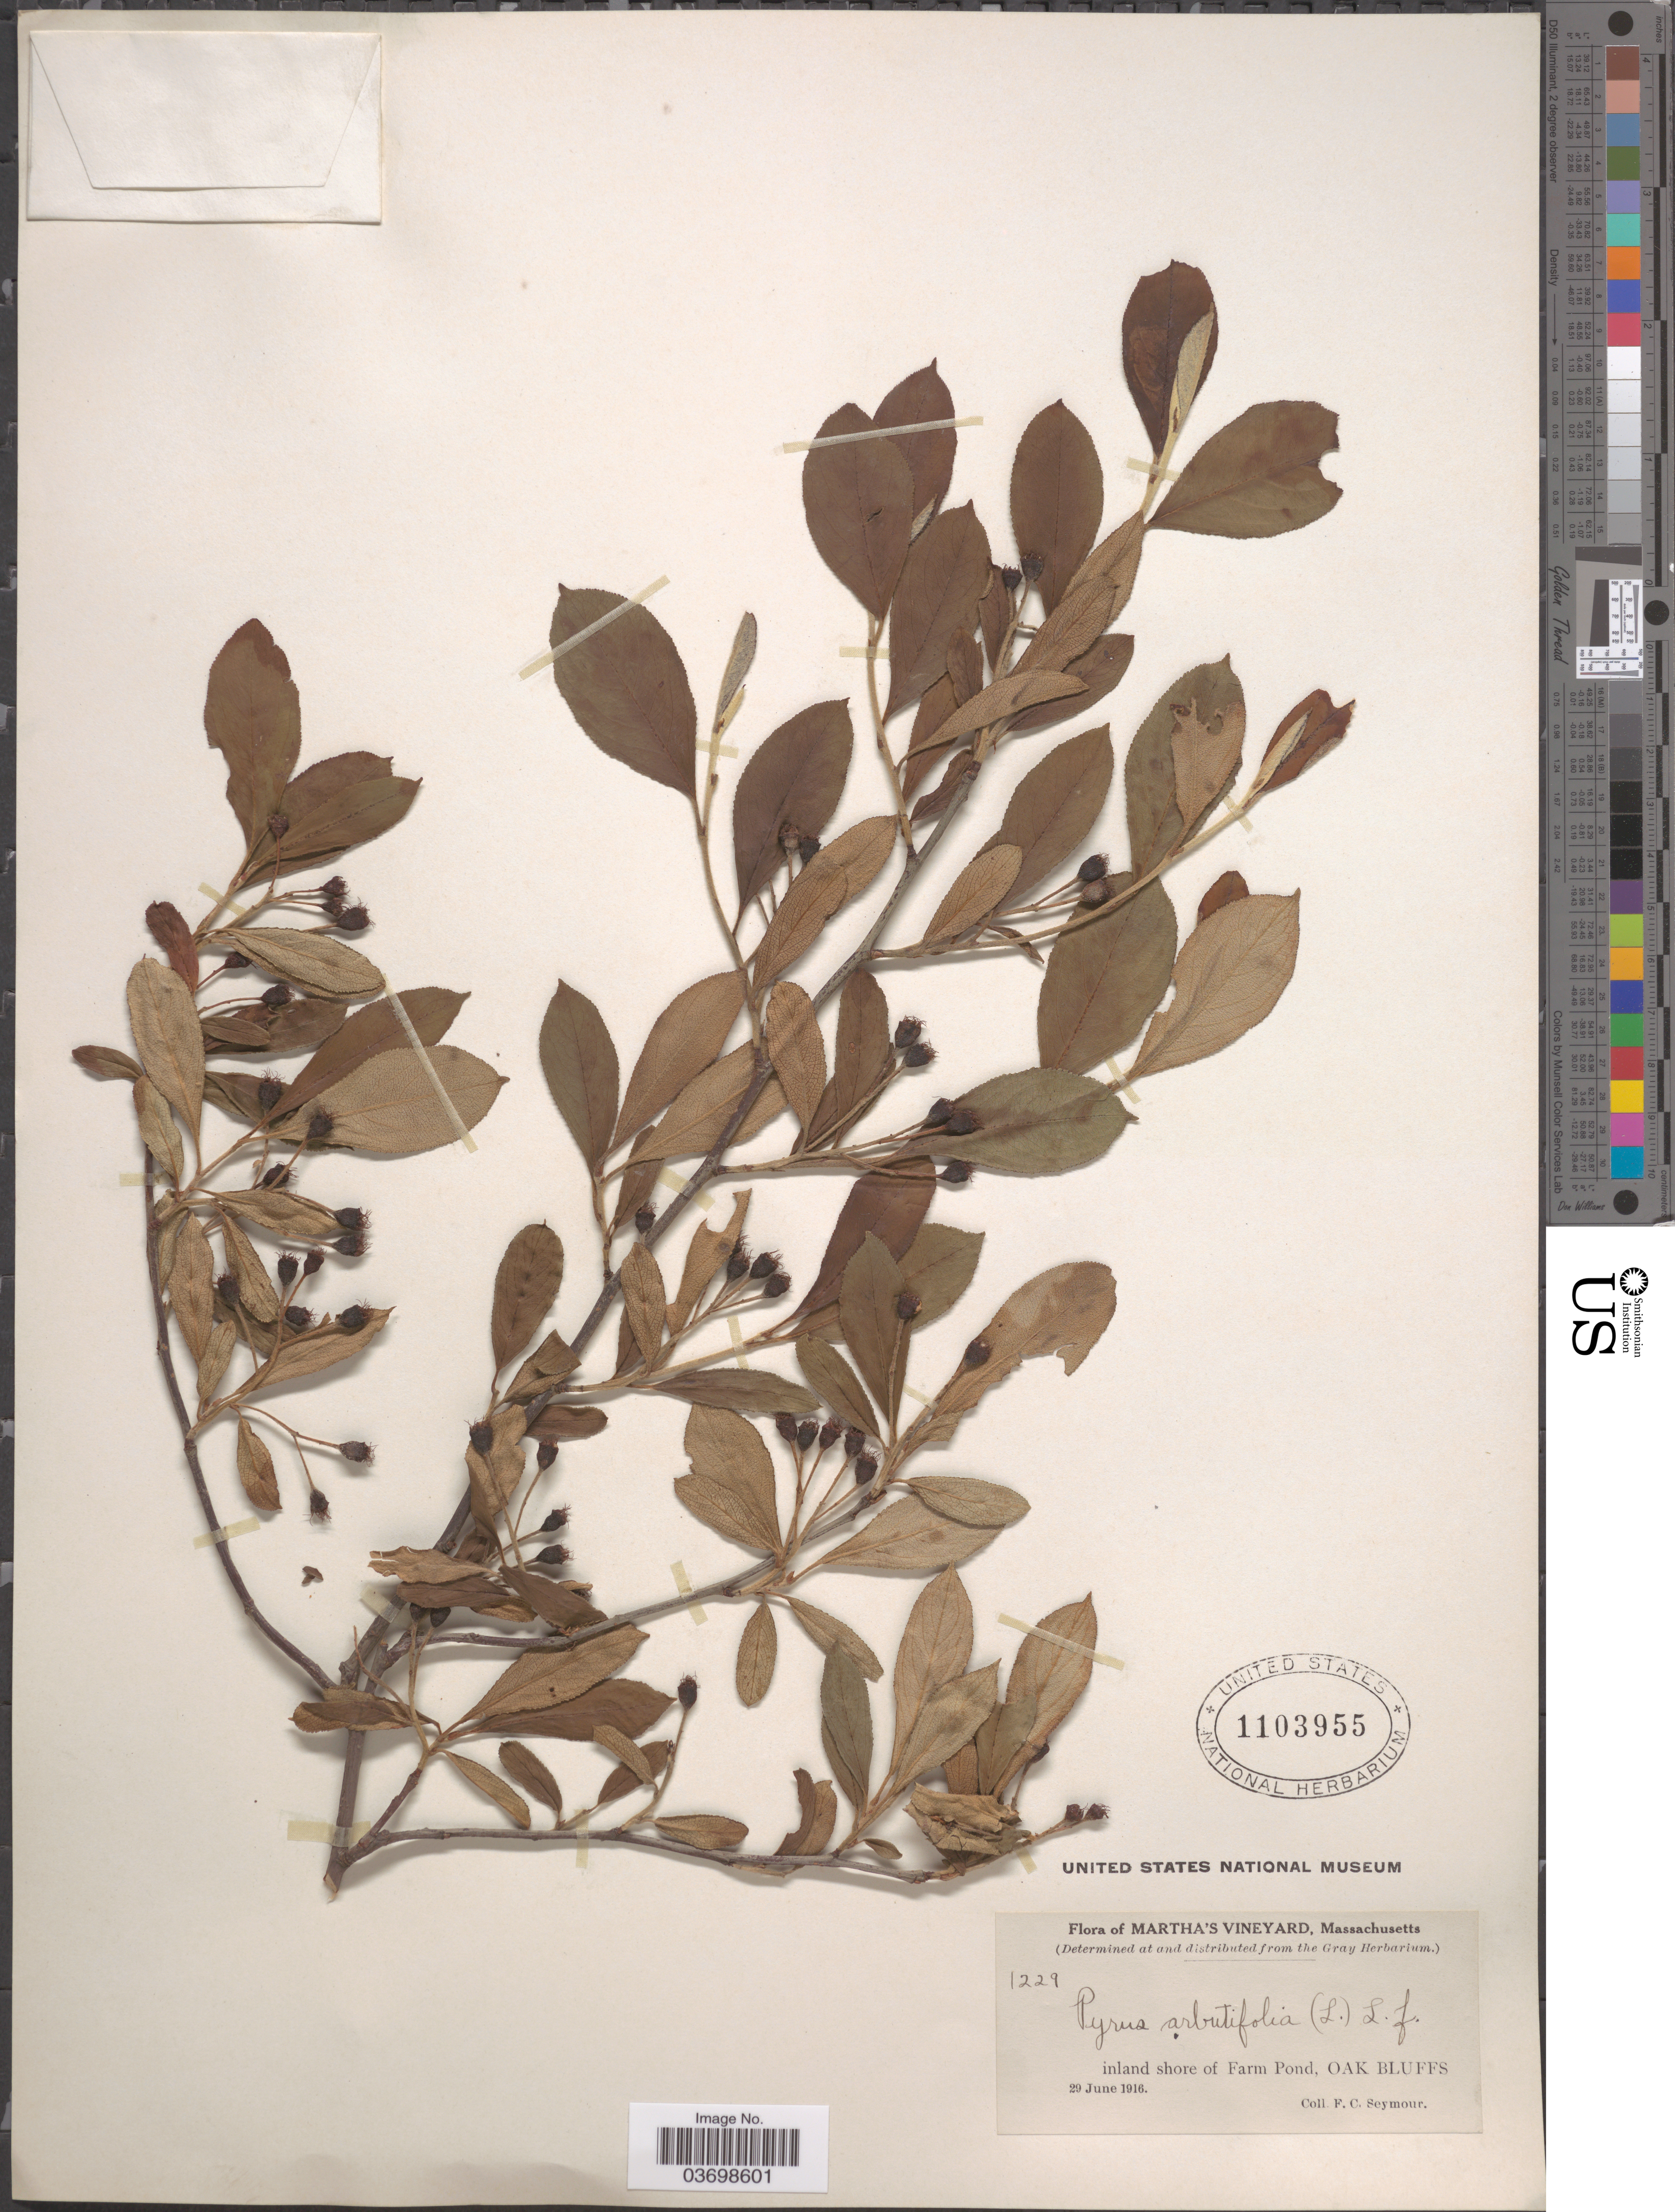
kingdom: Plantae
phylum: Tracheophyta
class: Magnoliopsida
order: Rosales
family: Rosaceae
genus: Aronia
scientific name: Aronia arbutifolia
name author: (L.) Pers.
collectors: F. C. Seymour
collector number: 1229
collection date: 1916-06-29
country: United States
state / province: Massachusetts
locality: Martha's Vineyard. Inland shore of Farm Pond, Oak Bluffs.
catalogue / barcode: US 1103955